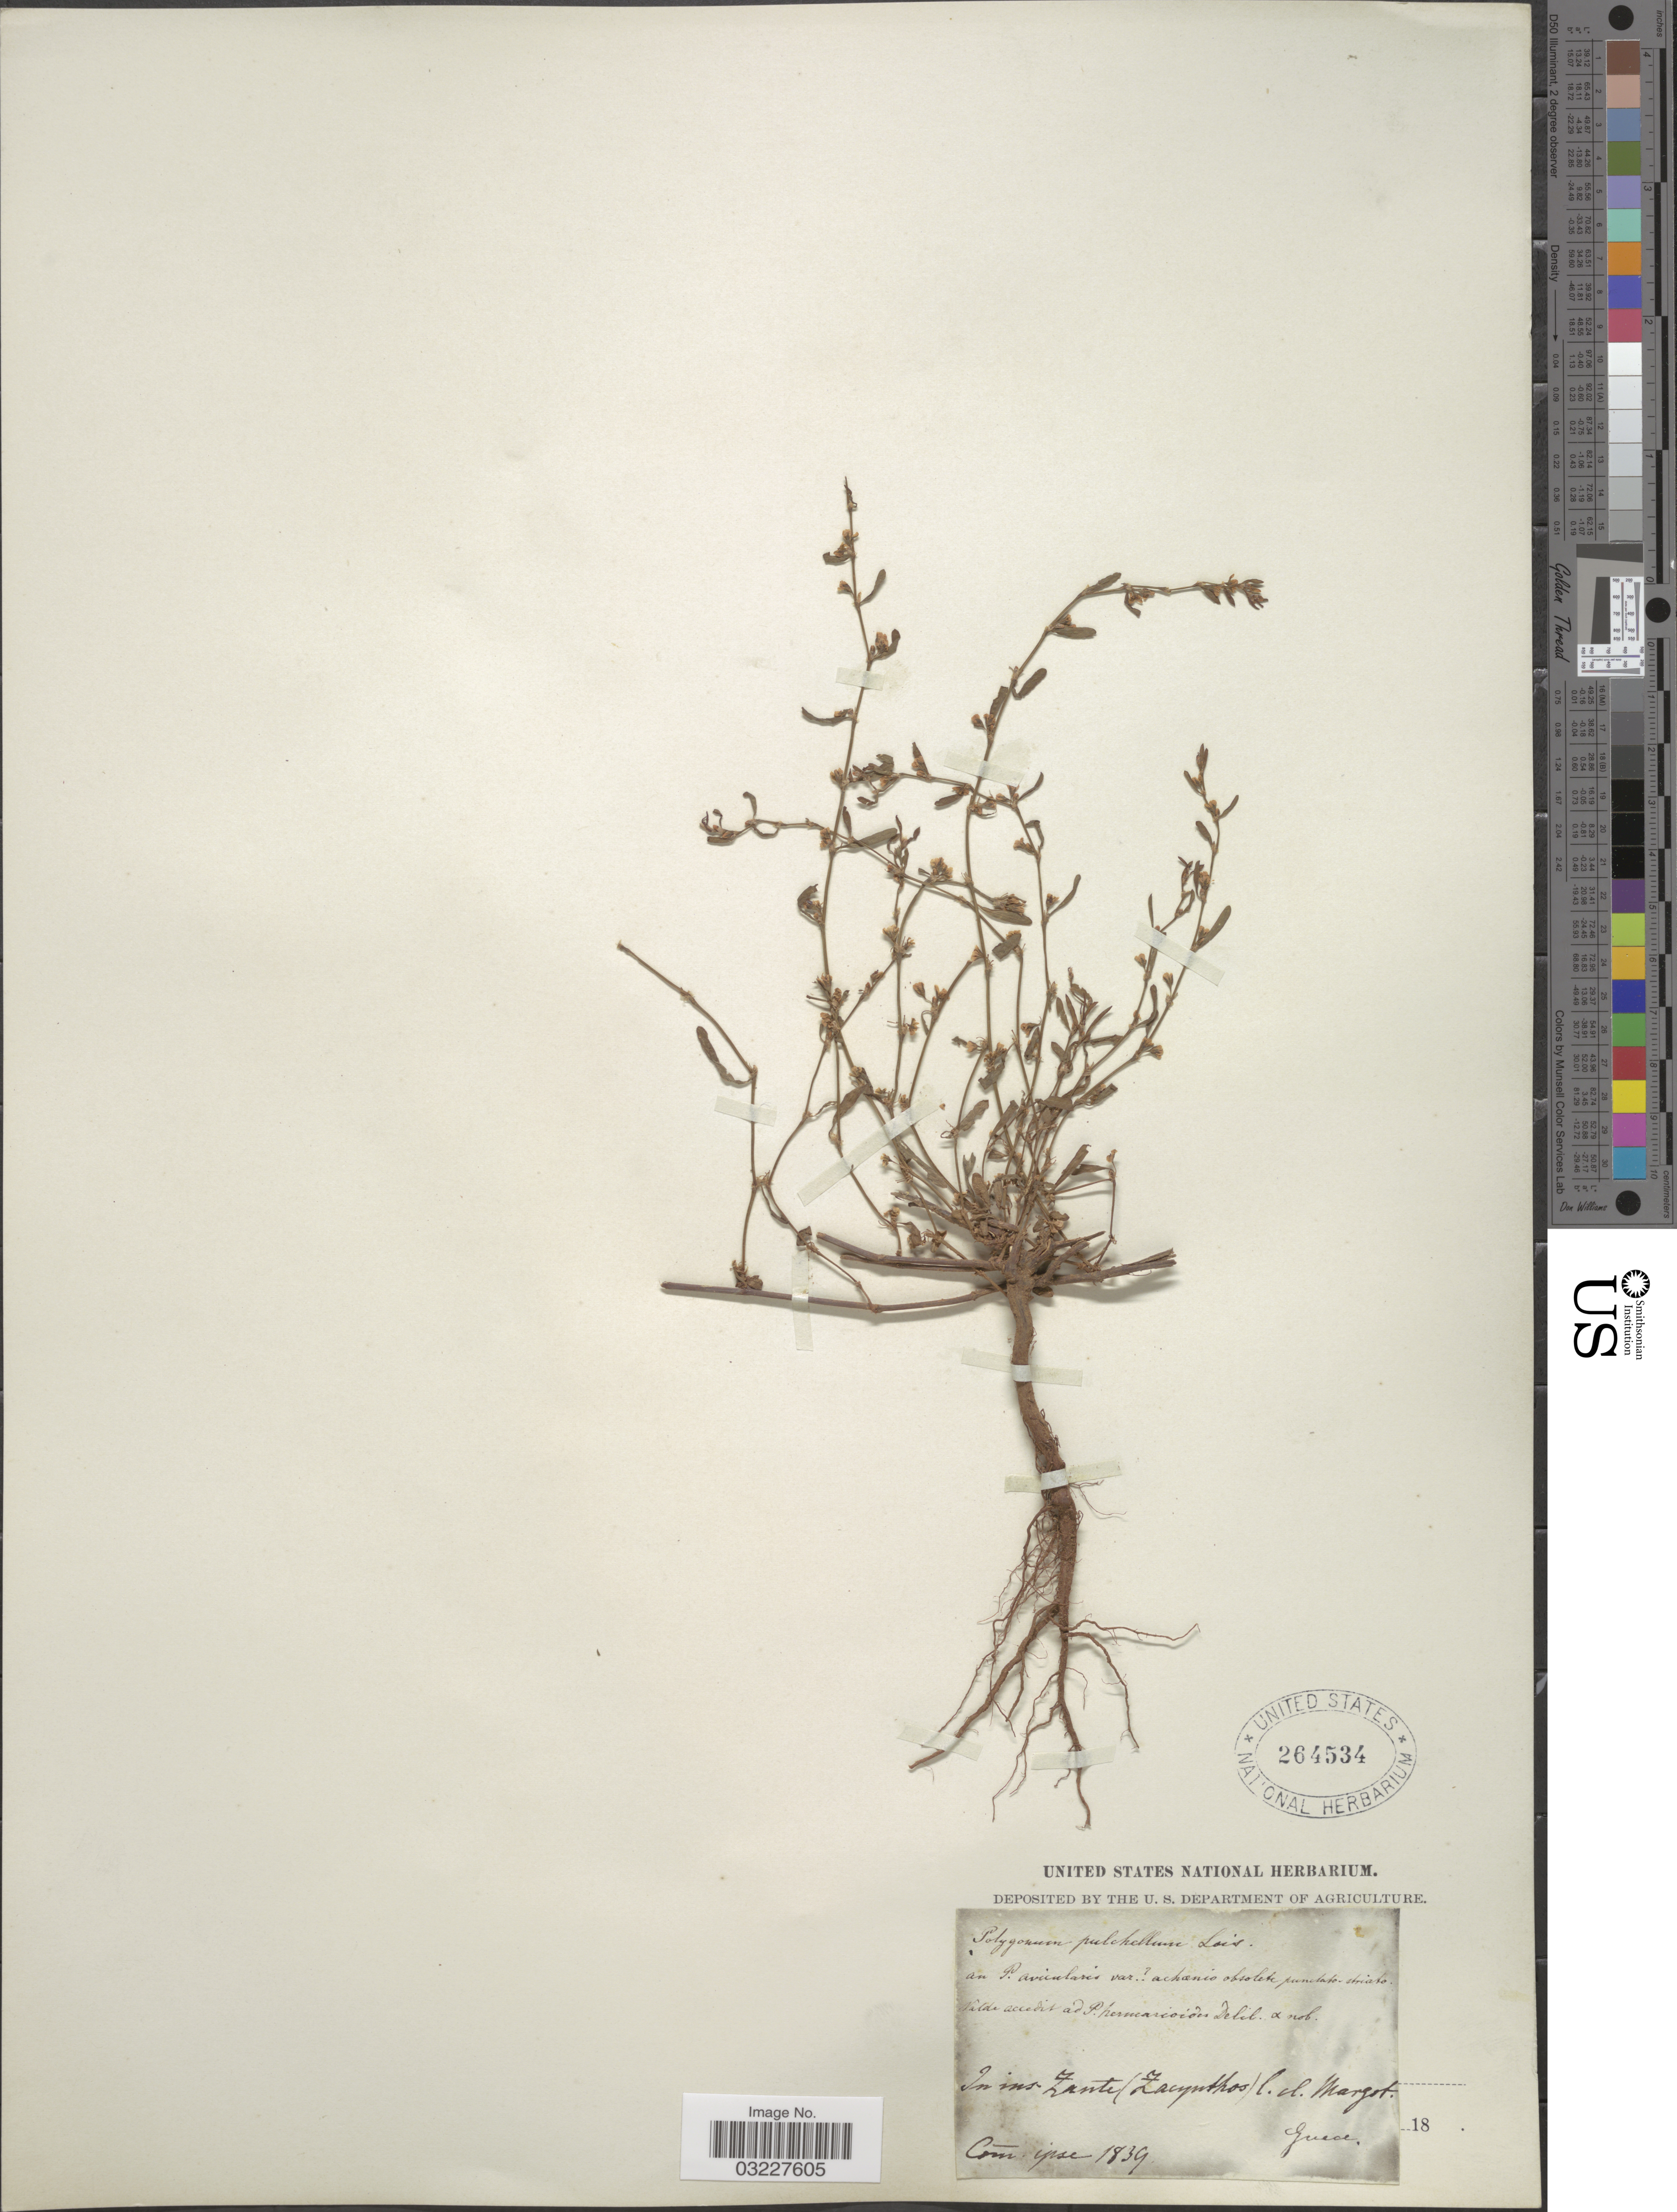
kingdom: Plantae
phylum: Tracheophyta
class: Magnoliopsida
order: Caryophyllales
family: Polygonaceae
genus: Polygonum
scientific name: Polygonum pulchellum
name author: Loisel.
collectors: H. Margot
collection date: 1839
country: Greece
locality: In ins. Zante (Zacynthos) l. cl. Margot.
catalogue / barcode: US 264534